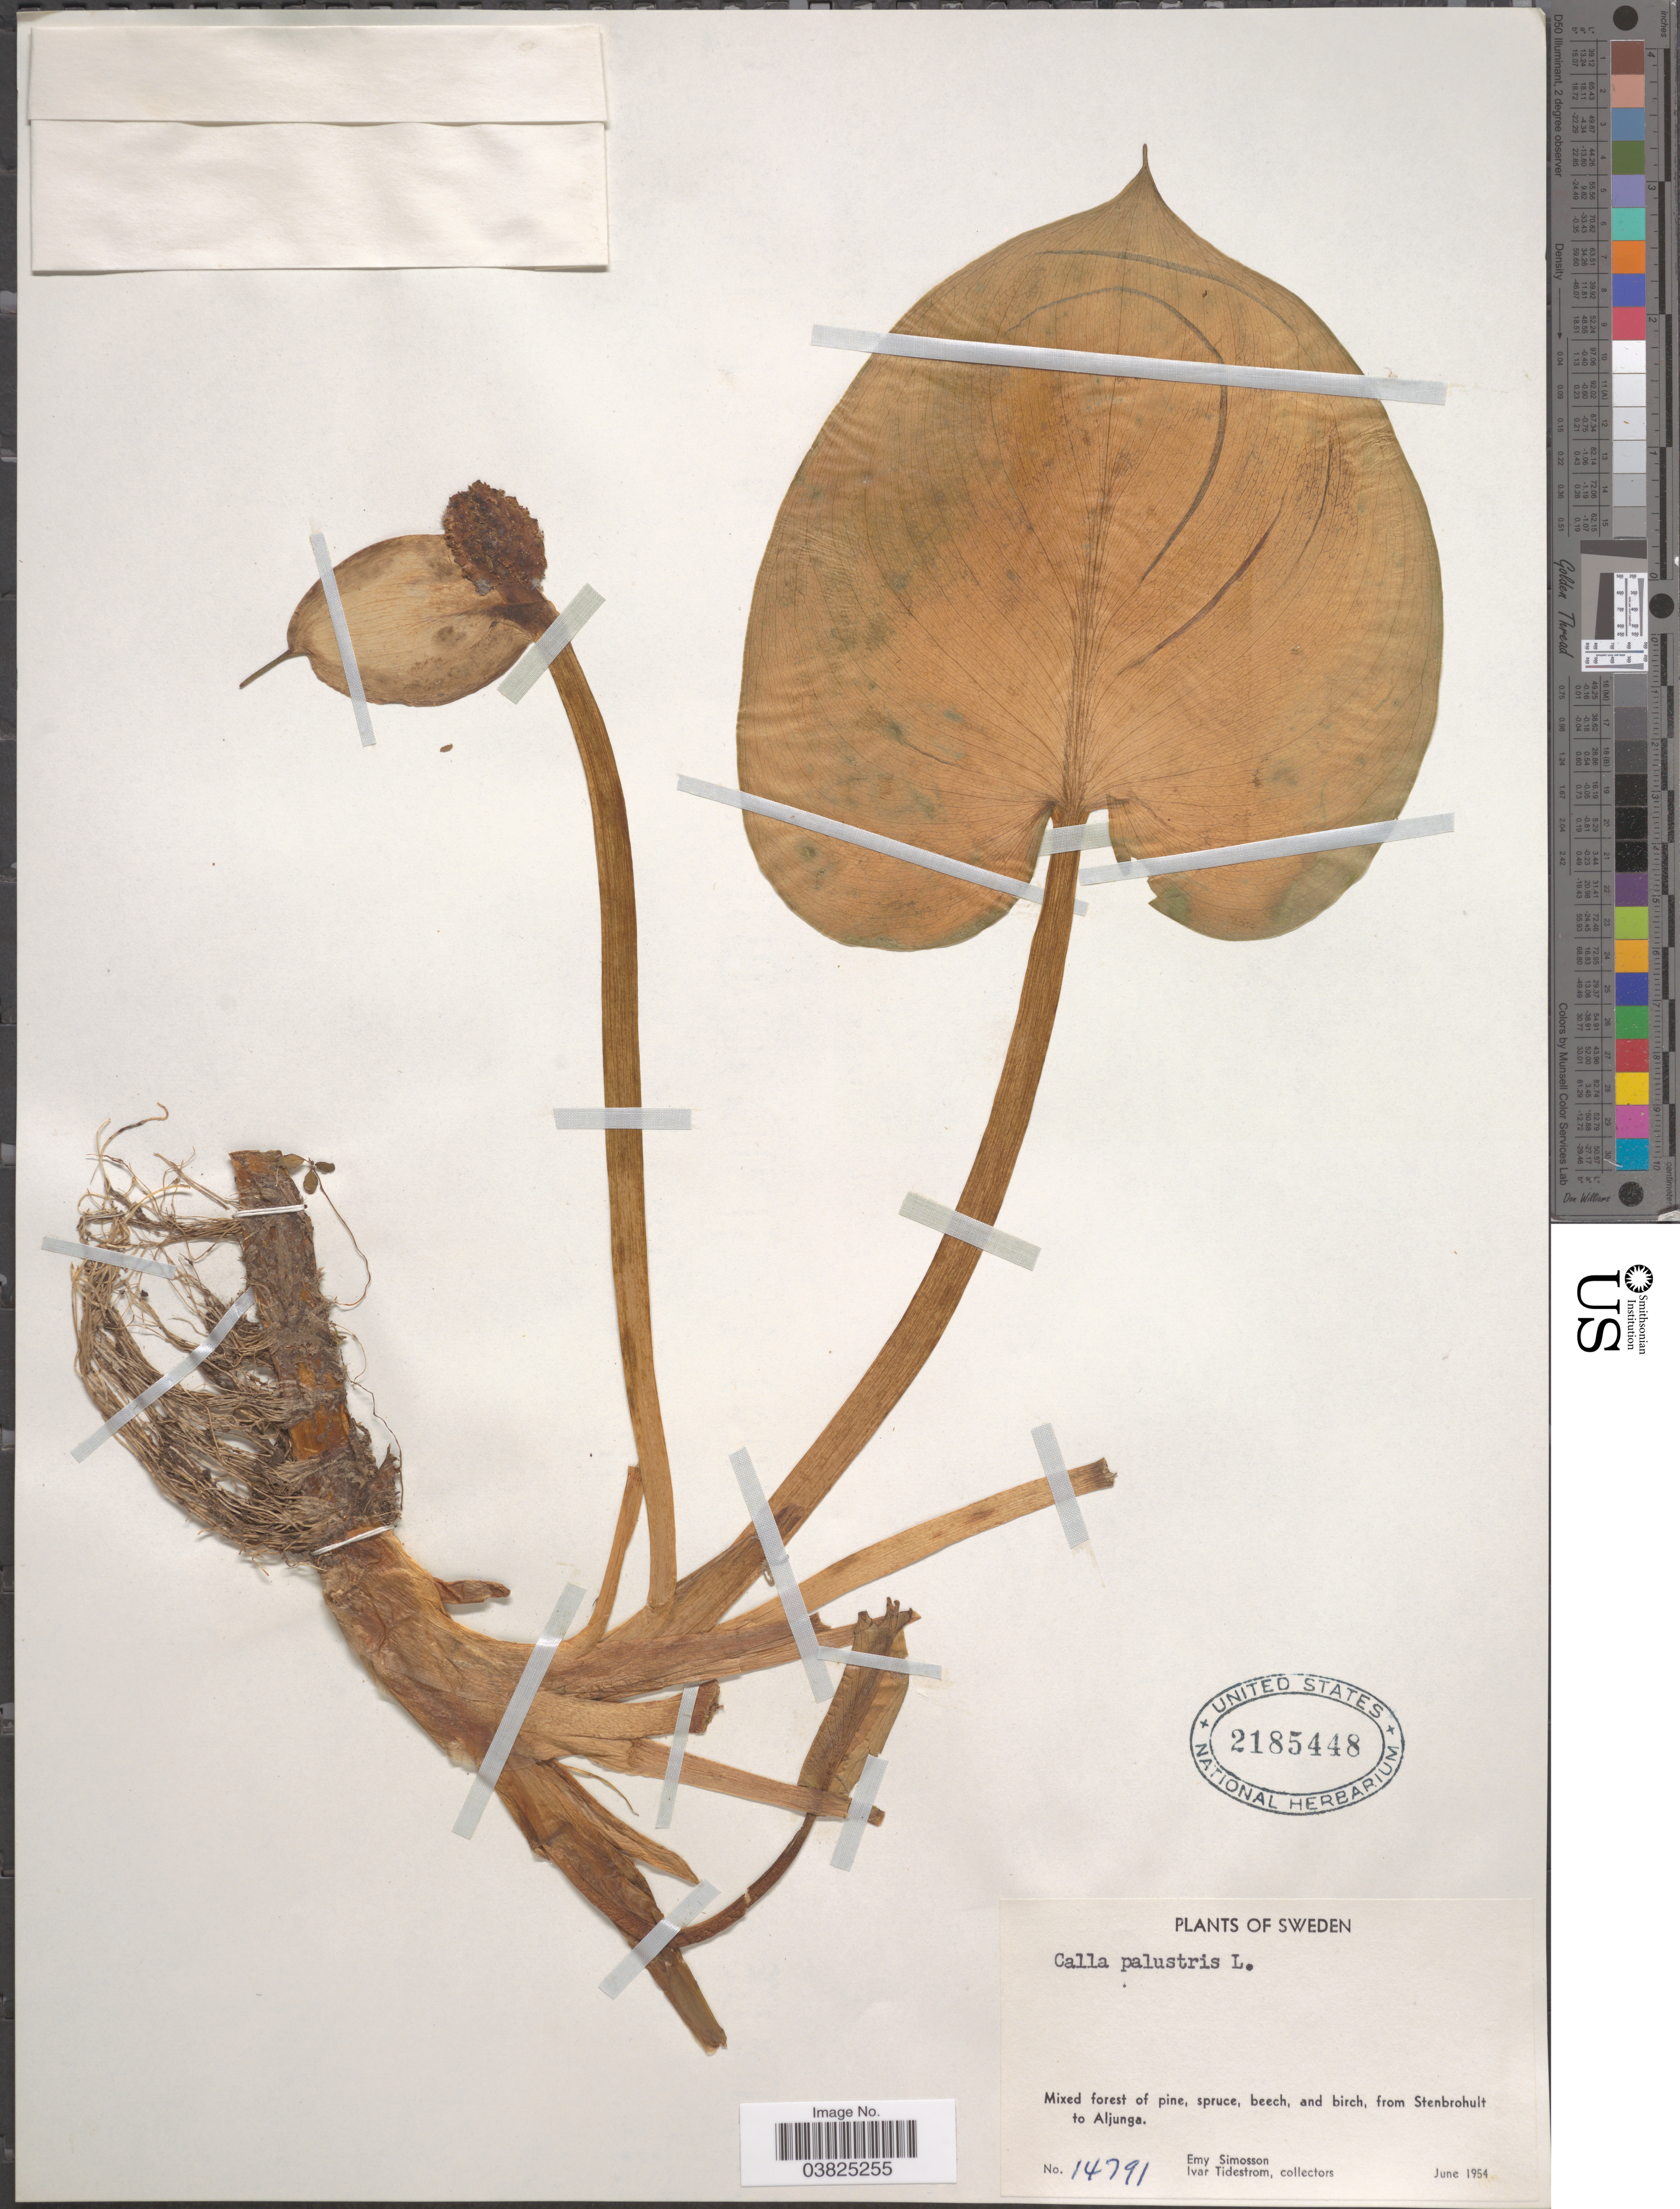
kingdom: Plantae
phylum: Tracheophyta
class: Liliopsida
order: Alismatales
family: Araceae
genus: Calla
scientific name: Calla palustris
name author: L.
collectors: E. Simosson & I. F. Tidestrom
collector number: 14791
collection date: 1954-06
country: Sweden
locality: From Stenbrohult to Aljunga.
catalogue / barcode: US 2185448